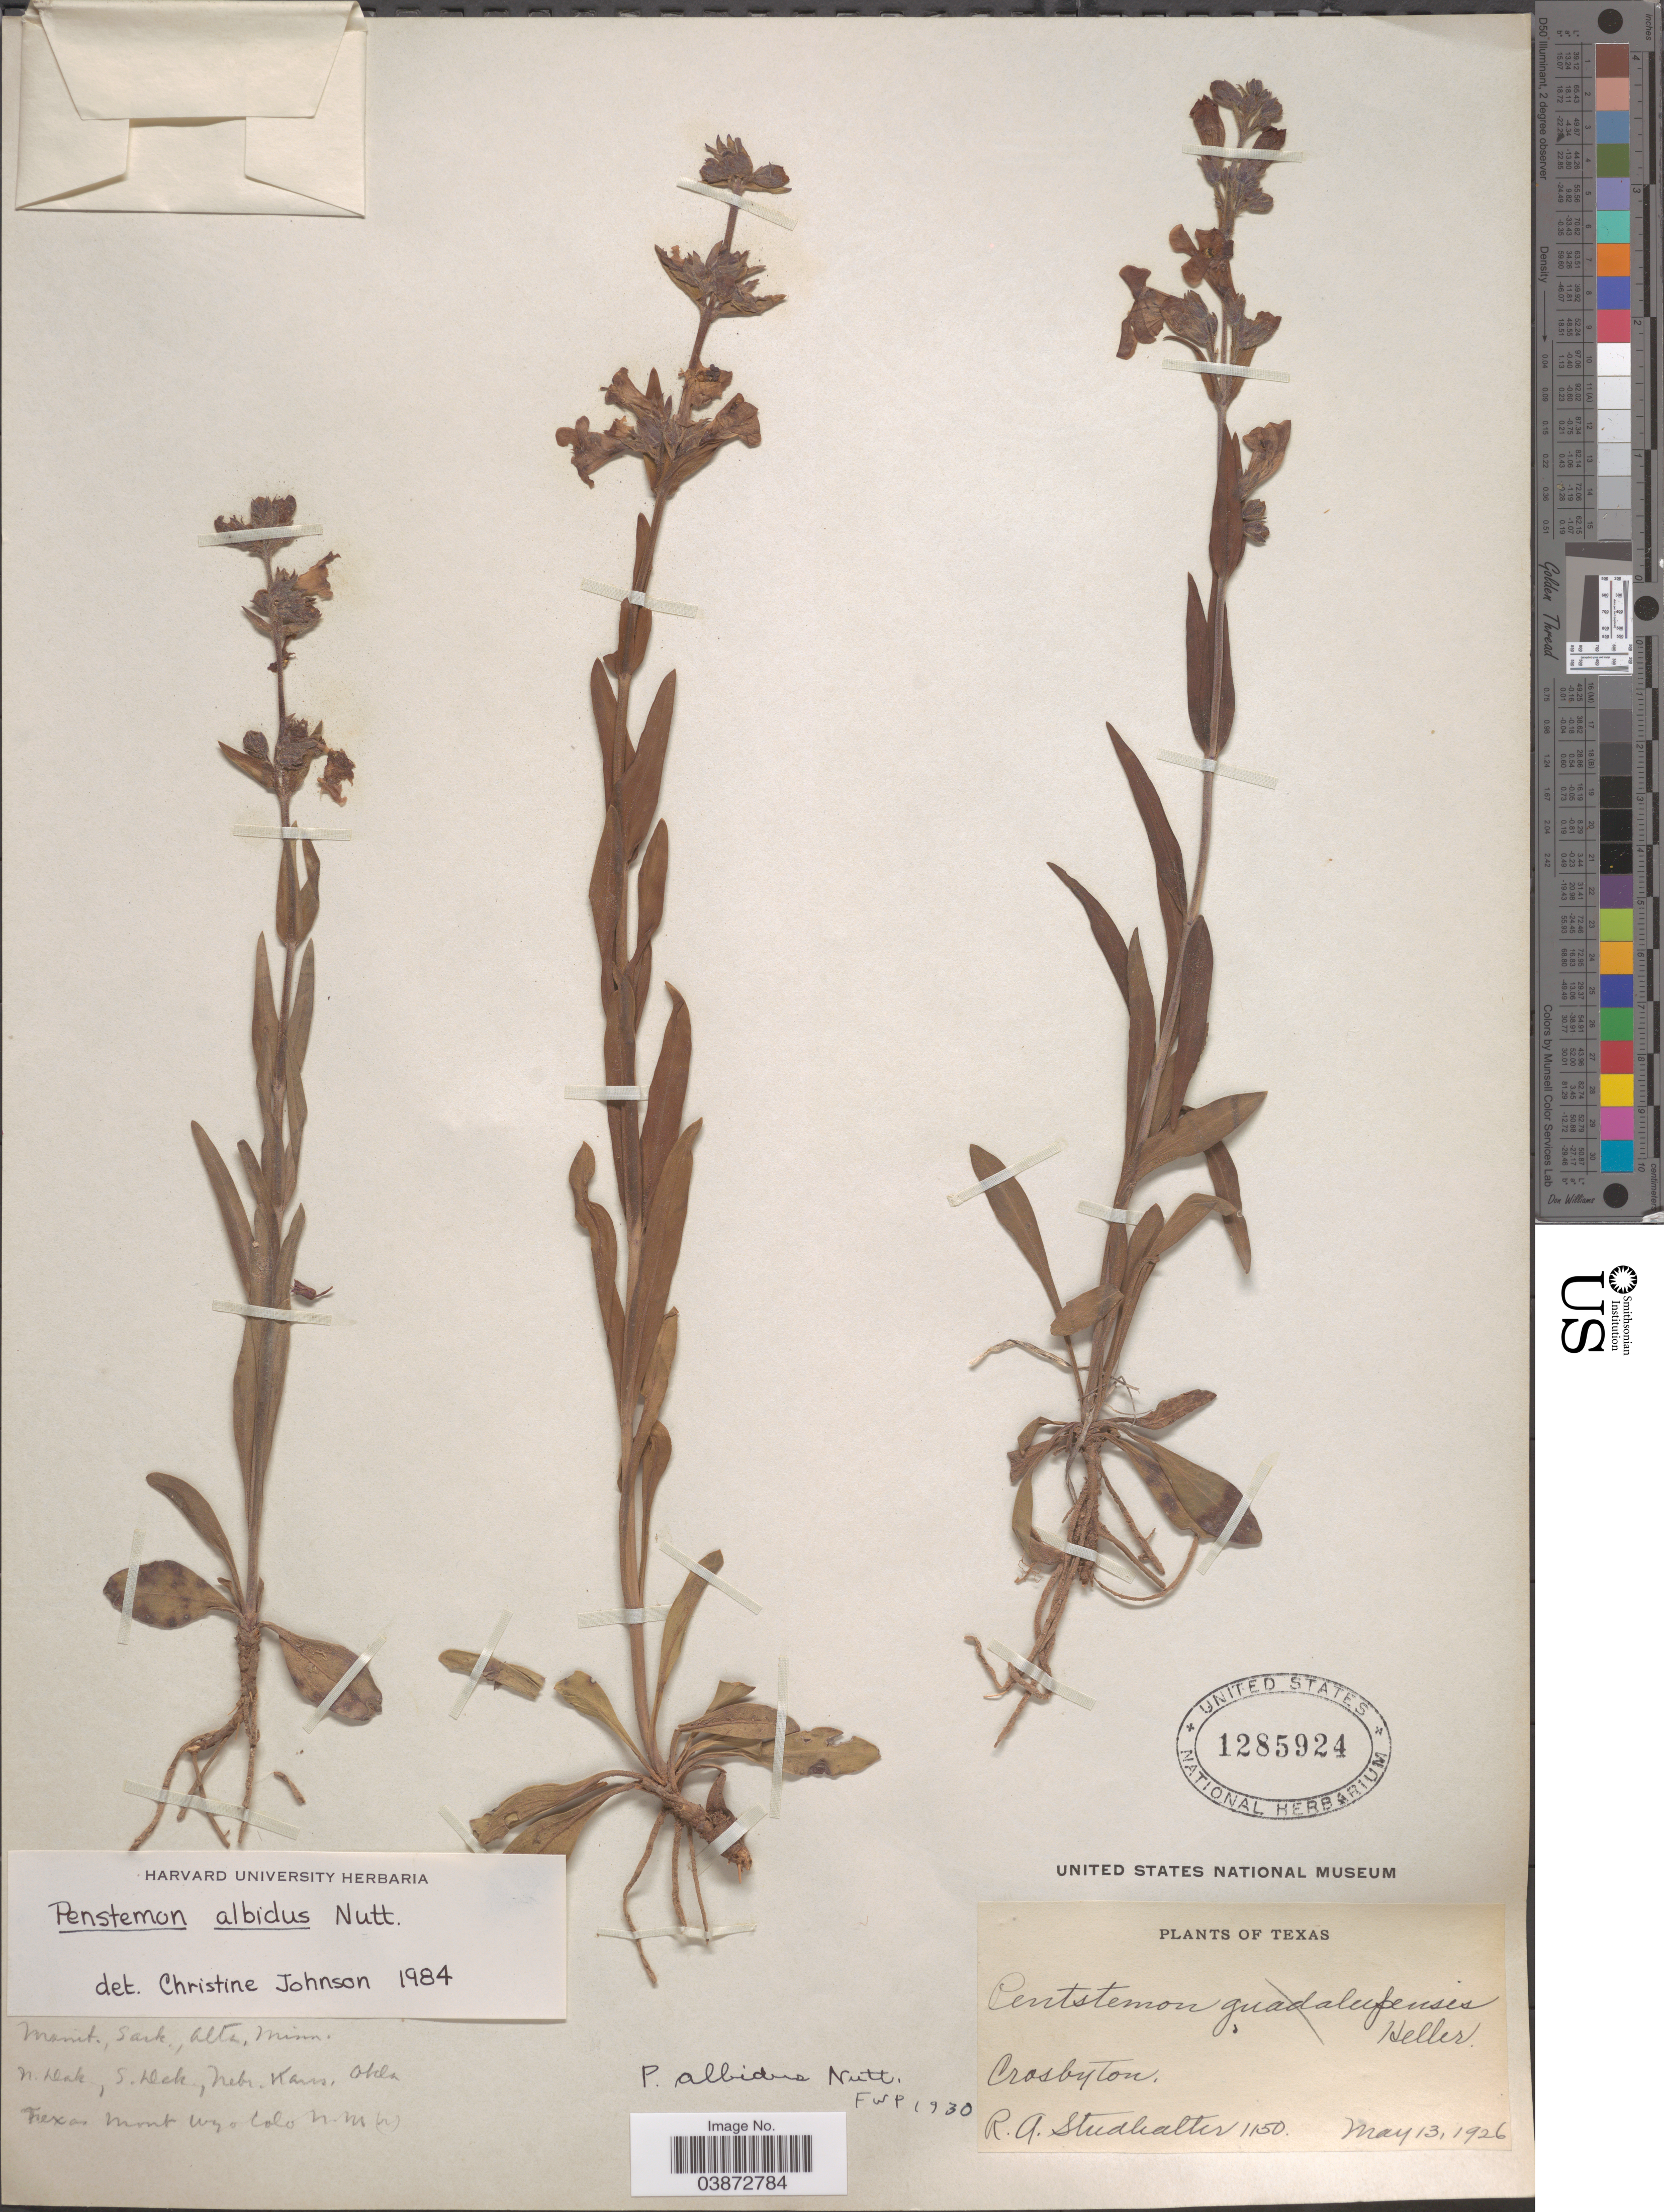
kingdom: Plantae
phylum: Tracheophyta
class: Magnoliopsida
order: Lamiales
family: Plantaginaceae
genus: Penstemon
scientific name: Penstemon albidus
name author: Nutt.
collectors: R. Studhalter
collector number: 1150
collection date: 1926-05-13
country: United States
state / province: Texas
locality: Crosbyton.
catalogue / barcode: US 1285924